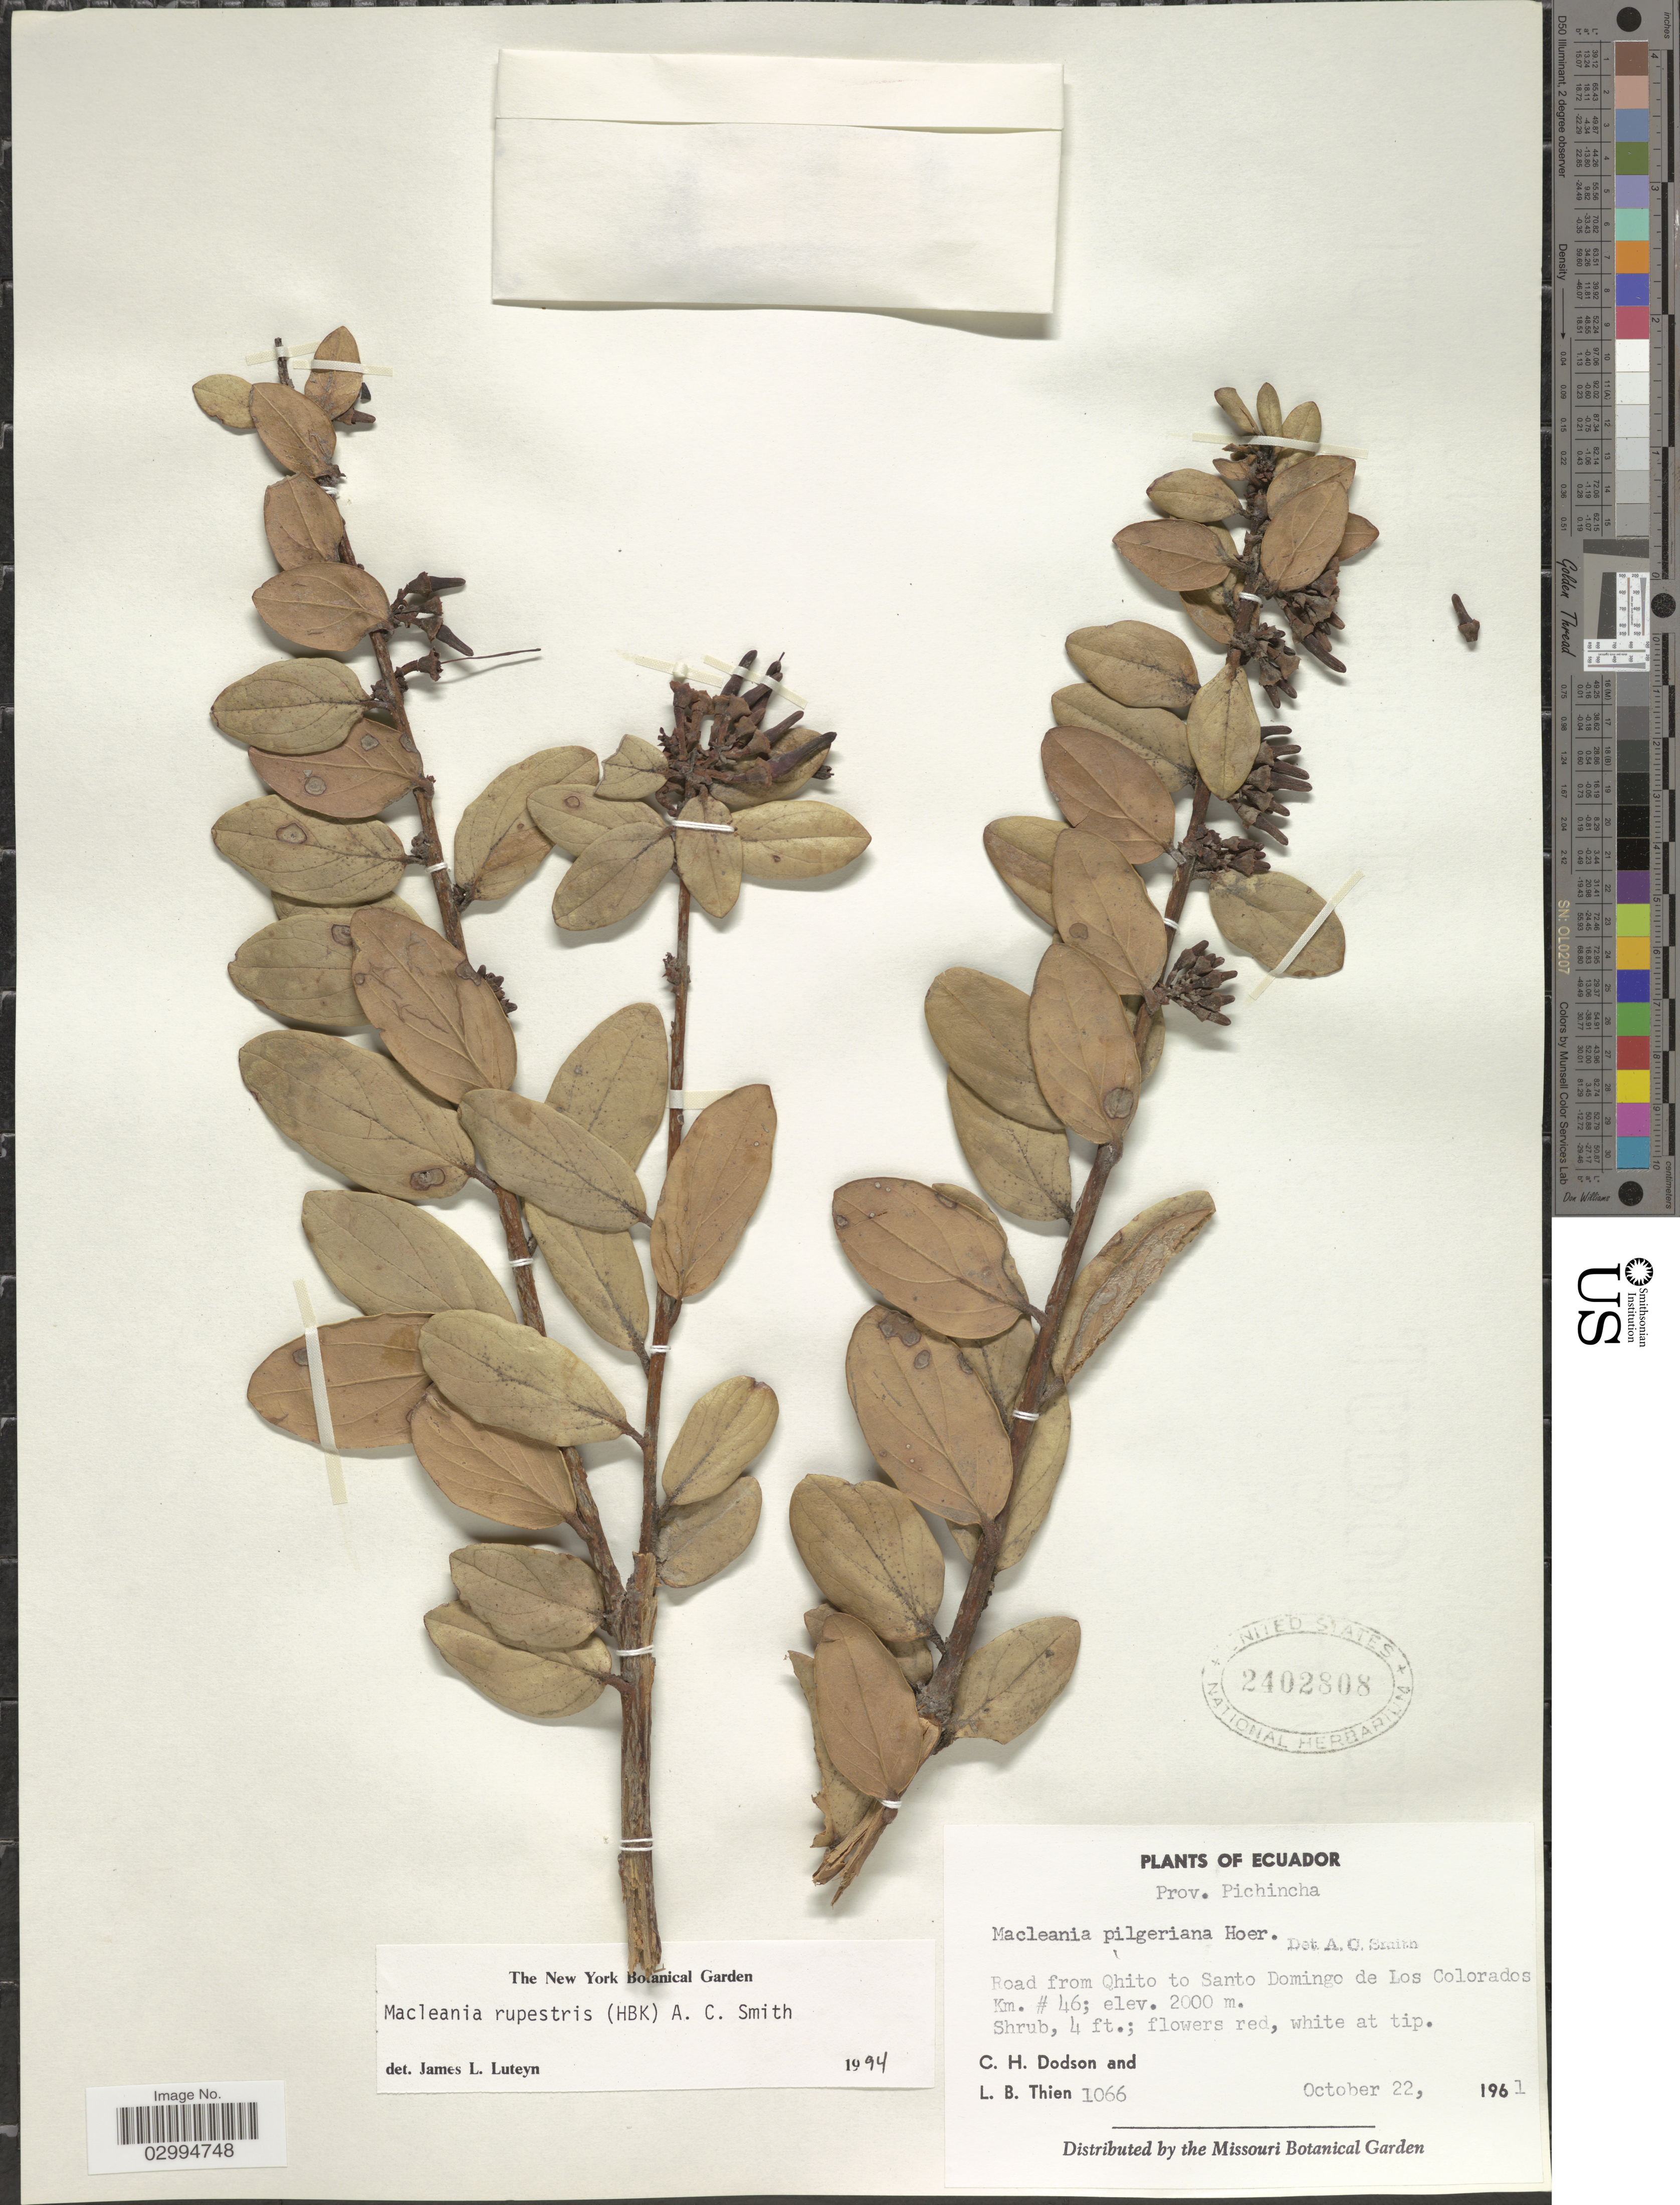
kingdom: Plantae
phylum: Tracheophyta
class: Magnoliopsida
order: Ericales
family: Ericaceae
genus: Macleania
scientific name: Macleania rupestris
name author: (Kunth) A.C. Sm.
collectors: C. H. Dodson & L. Thien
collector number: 1066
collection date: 1961-10-22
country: Ecuador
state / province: Pichincha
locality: Road from Qhito to Santo Domingo de Los Colorados Km. # 46.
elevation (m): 2000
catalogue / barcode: US 2402808